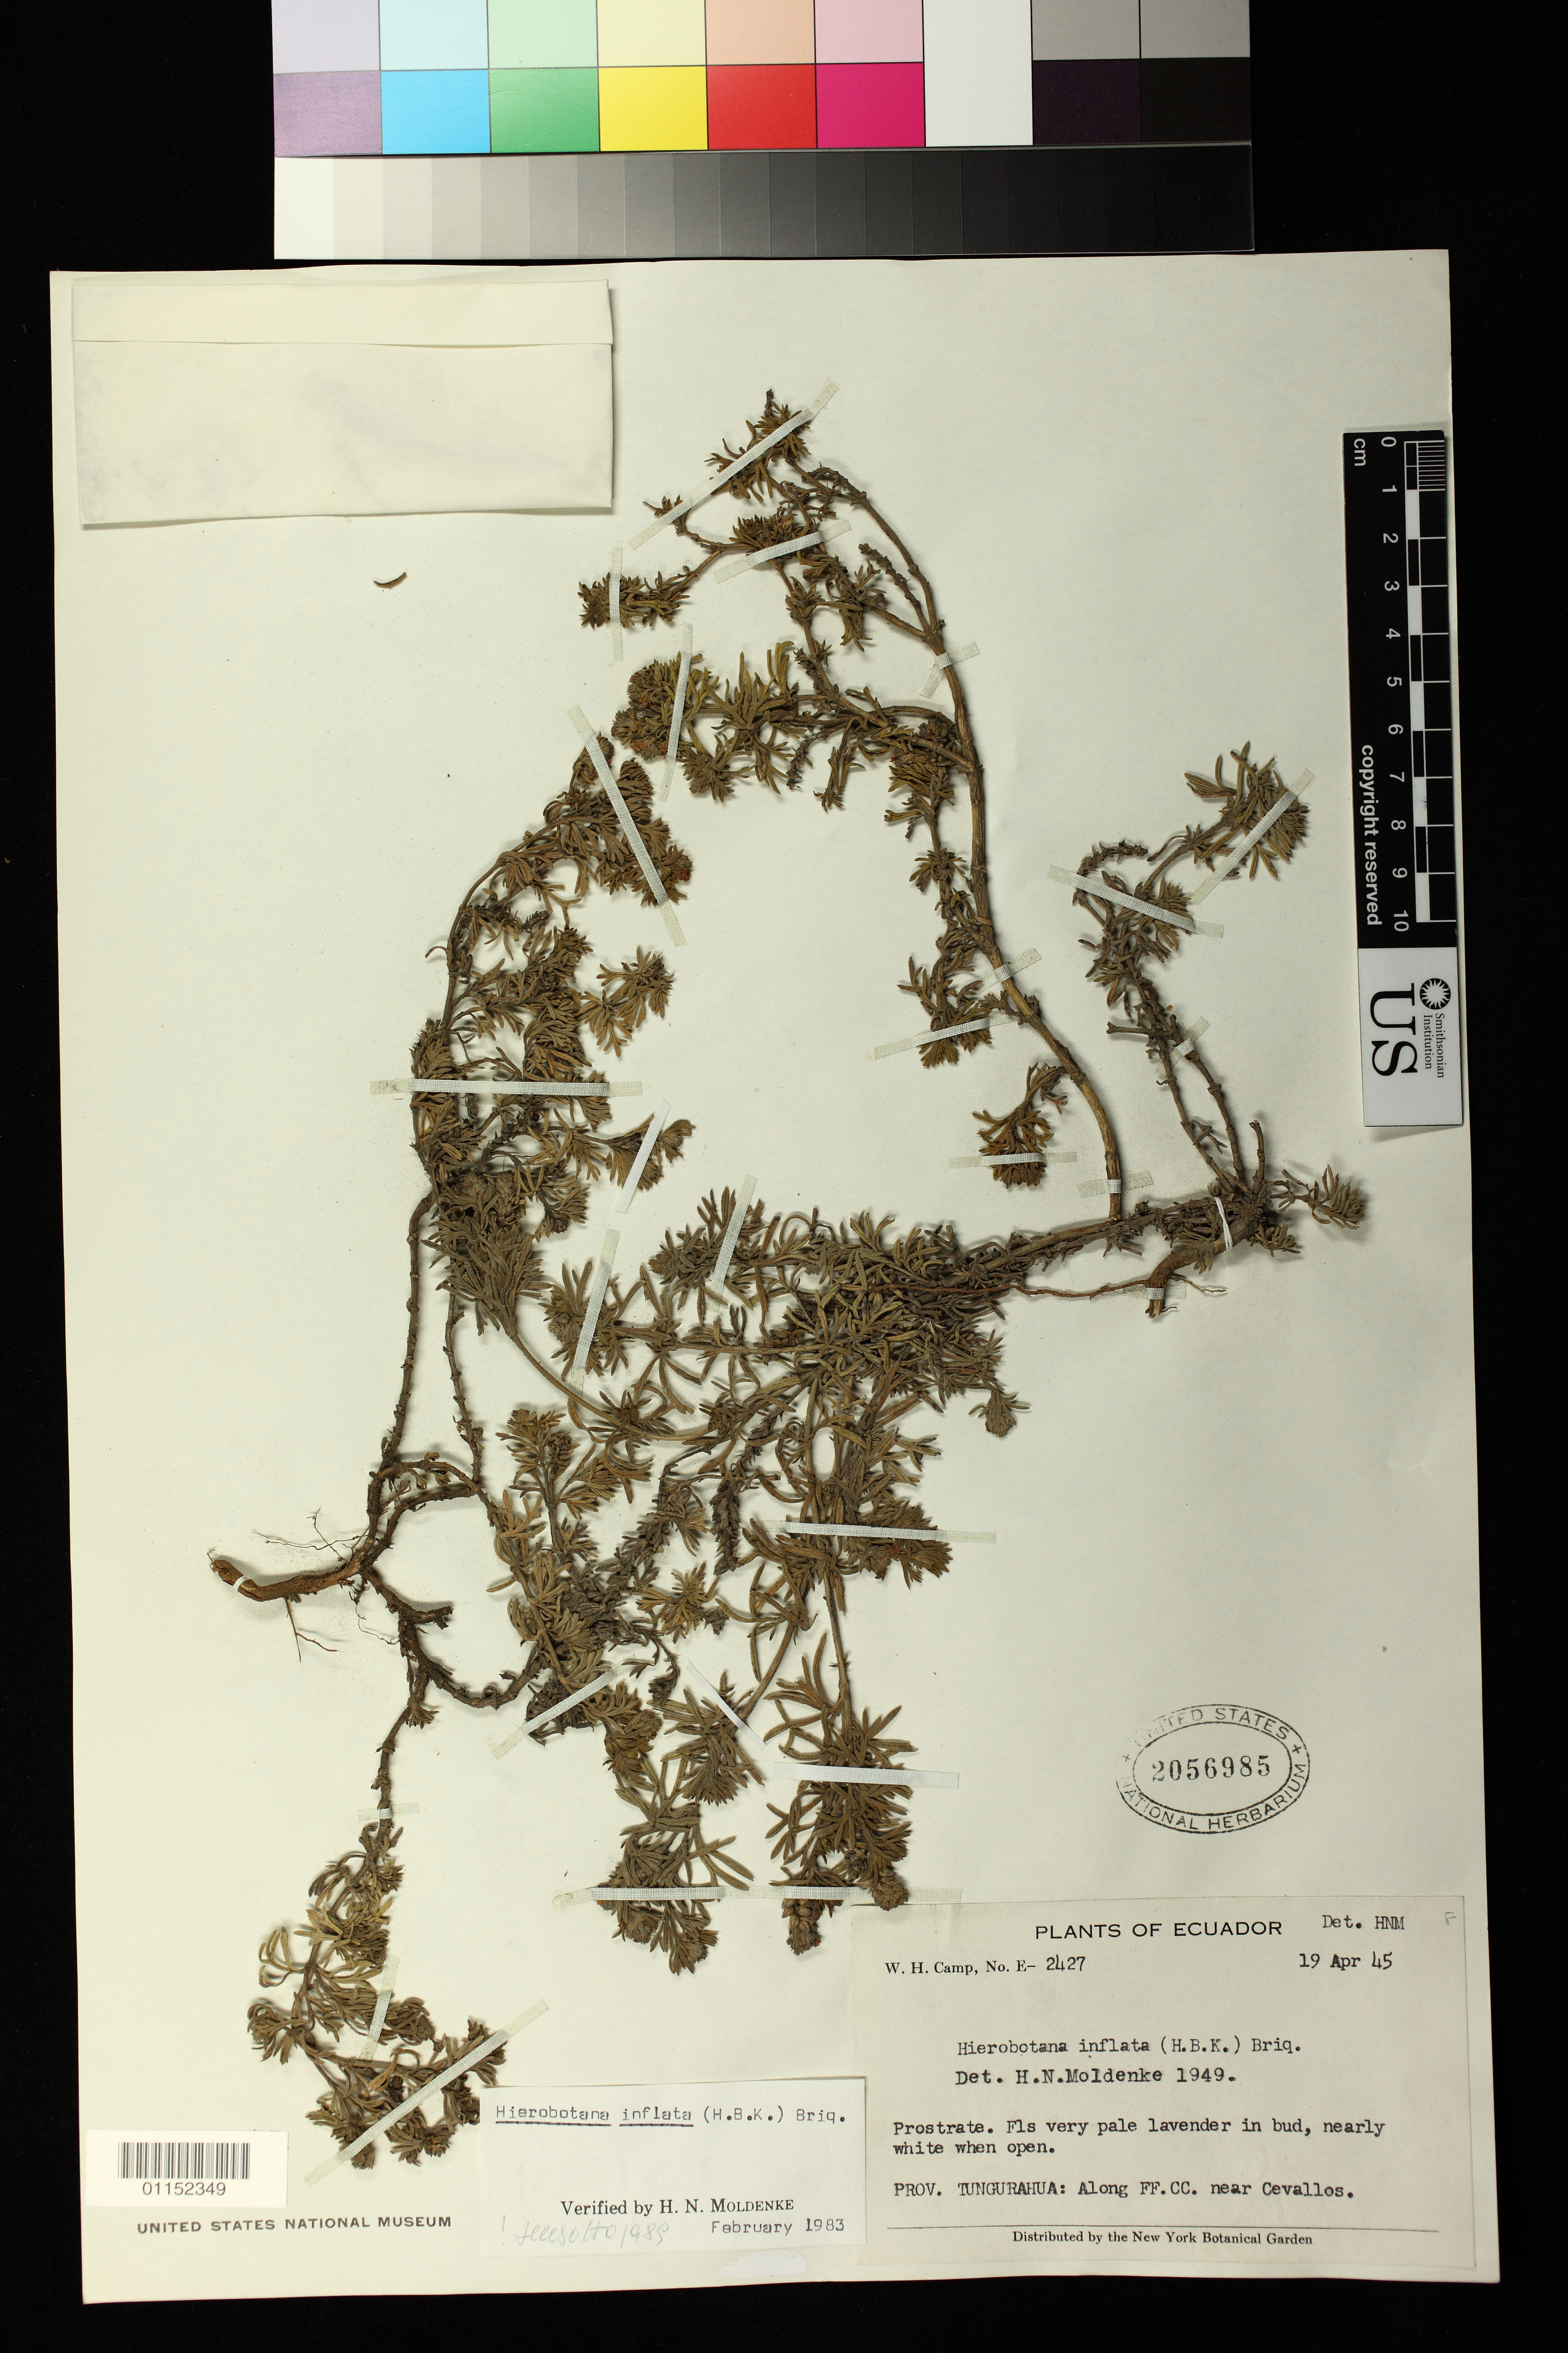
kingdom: Plantae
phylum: Tracheophyta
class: Magnoliopsida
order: Lamiales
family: Verbenaceae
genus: Hierobotana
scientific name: Hierobotana inflata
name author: (Kunth) Briq.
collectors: W. H. Camp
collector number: E-2427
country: Ecuador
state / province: Tungurahua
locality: Near FFCC near Cevallos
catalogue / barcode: US 2056985